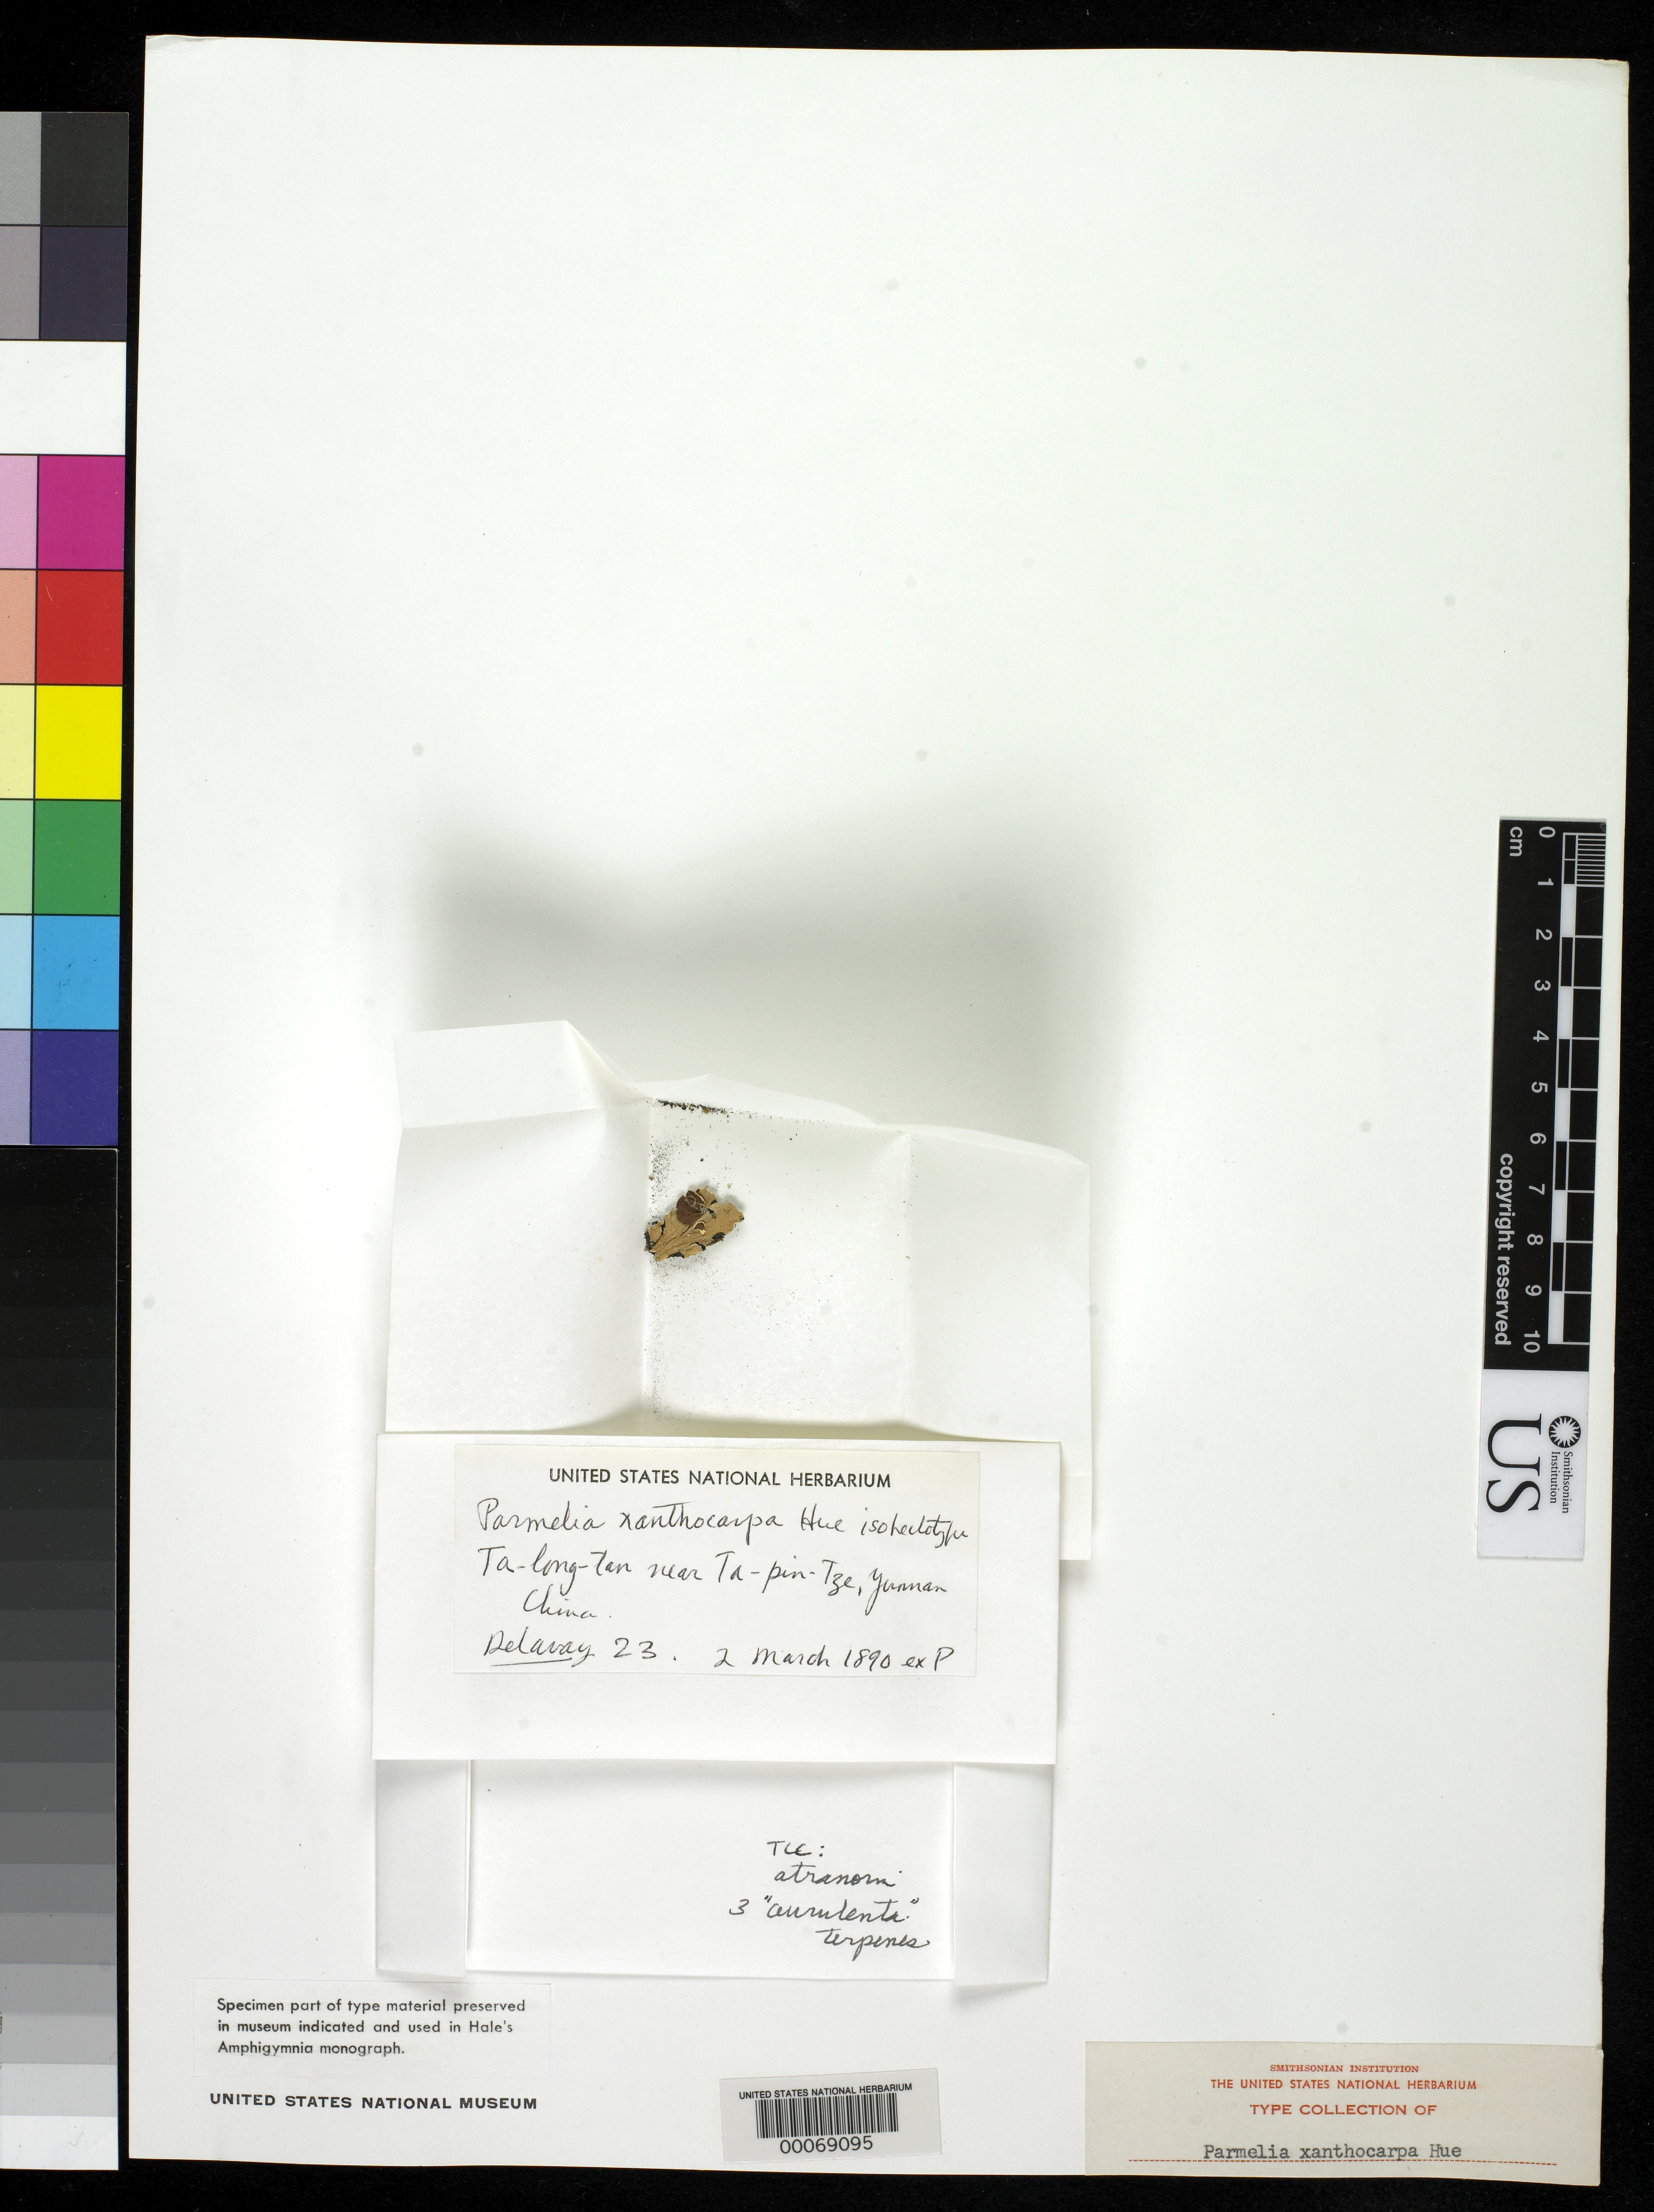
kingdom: Fungi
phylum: Ascomycota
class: Lecanoromycetes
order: Lecanorales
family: Parmeliaceae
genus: Parmelia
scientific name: Parmelia xanthocarpa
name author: Hue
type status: Isolectotype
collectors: J. Delavay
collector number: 23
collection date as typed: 02 Mar 1890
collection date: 1890-03-02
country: China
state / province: Yunnan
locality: Ta-long-tan, near Ta-pin-tze.